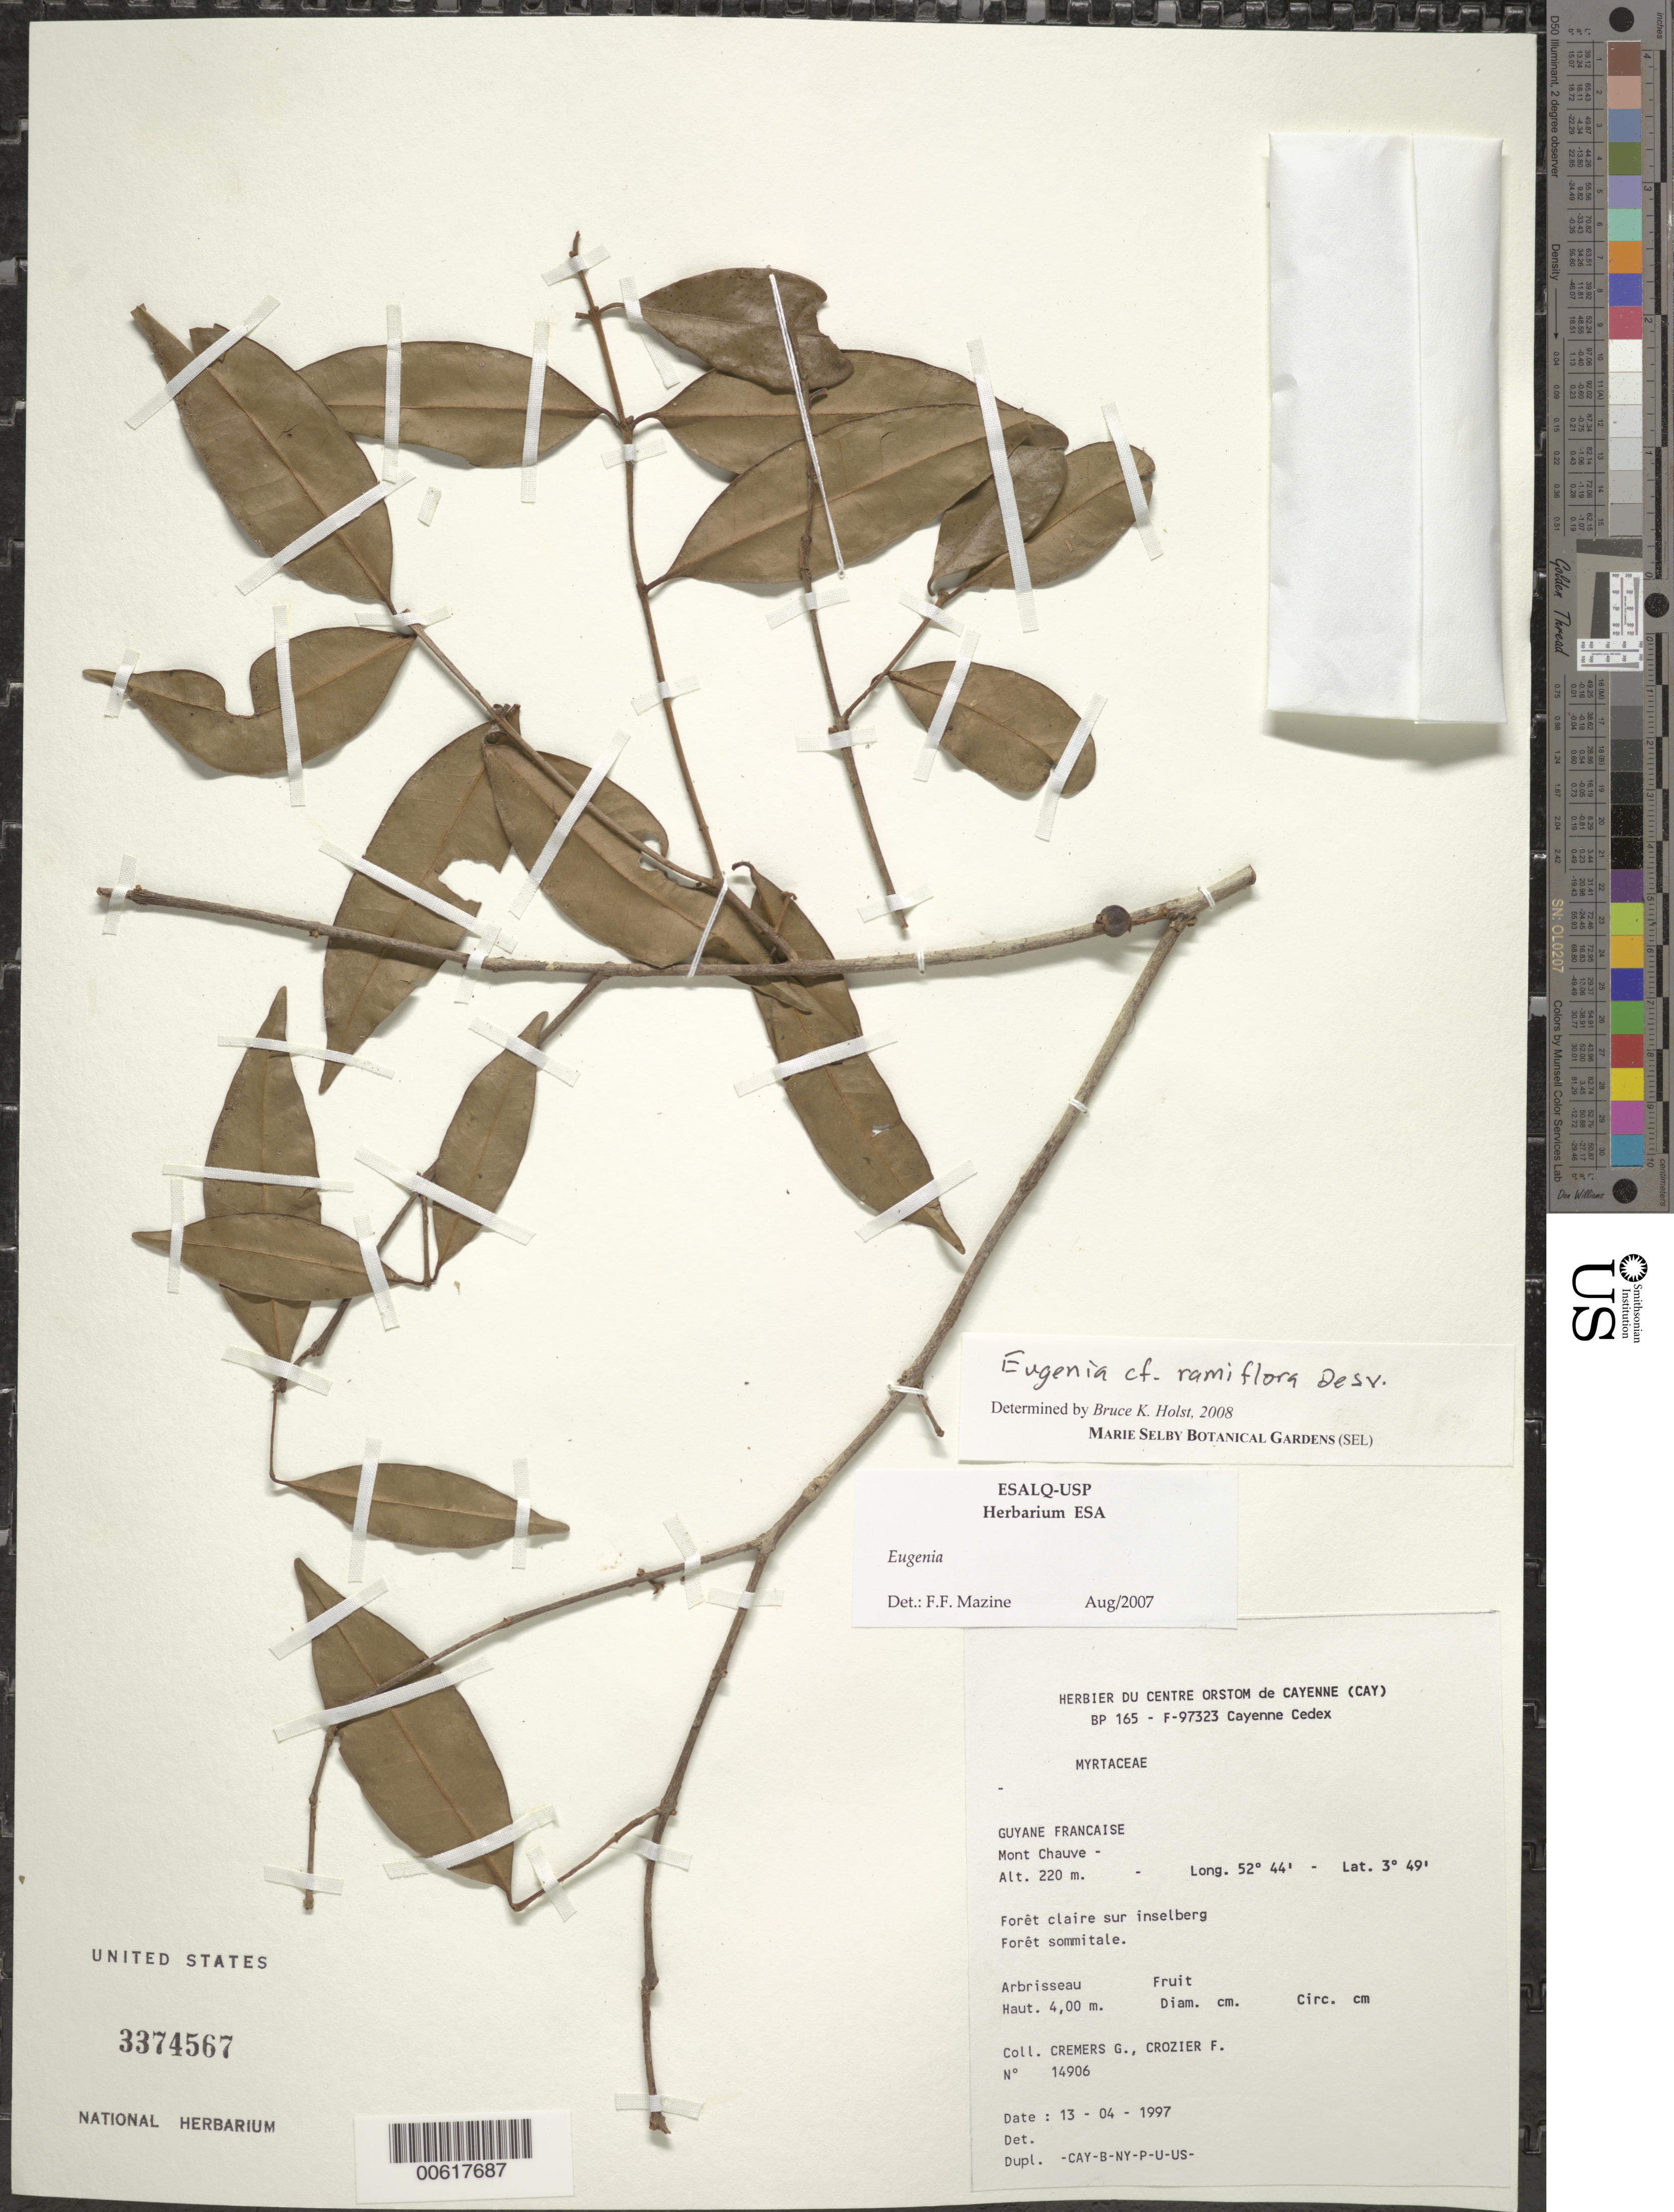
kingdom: Plantae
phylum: Tracheophyta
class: Magnoliopsida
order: Myrtales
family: Myrtaceae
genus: Eugenia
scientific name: Eugenia ramiflora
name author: Desv.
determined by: Holst, Bruce K.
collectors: G. Cremers & F. Crozier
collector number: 14906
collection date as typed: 13-Apr-97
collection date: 1997-04-13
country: French Guiana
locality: Mont Chauve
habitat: Forêt claire sur inselberg; forêt sommitale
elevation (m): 220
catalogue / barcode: US 3374567